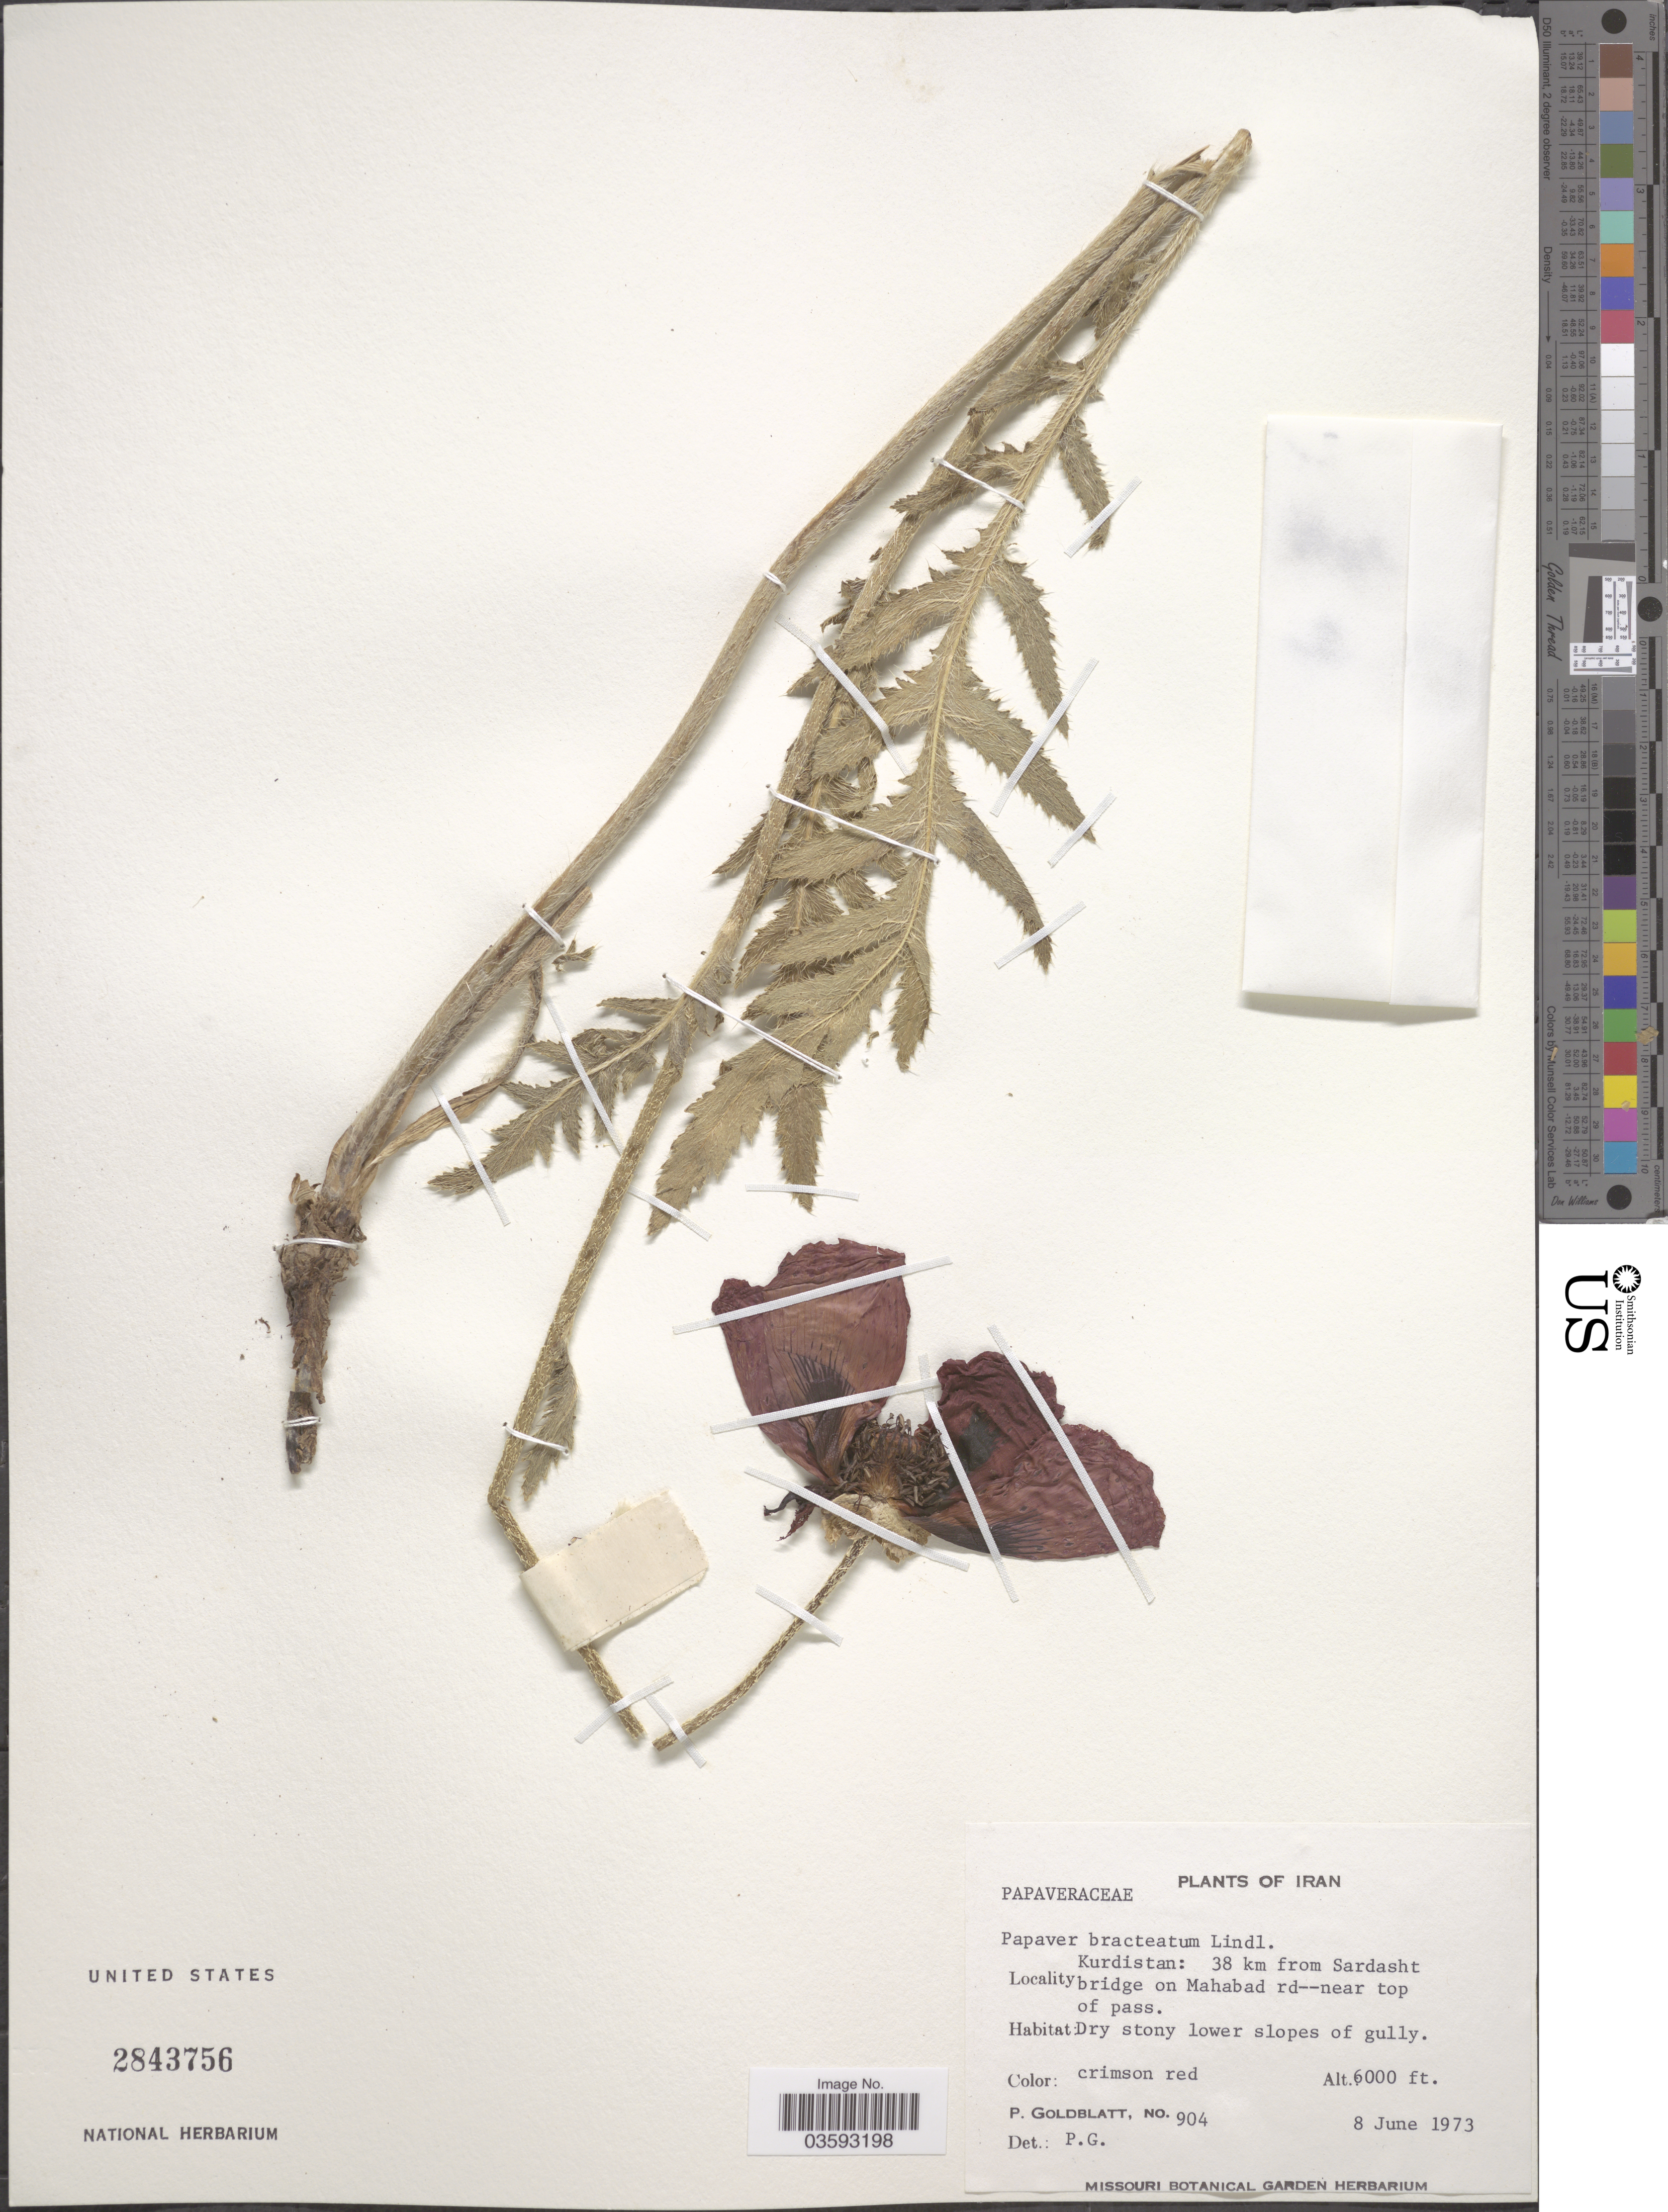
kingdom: Plantae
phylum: Tracheophyta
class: Magnoliopsida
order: Ranunculales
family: Papaveraceae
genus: Papaver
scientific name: Papaver bracteatum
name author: Lindl.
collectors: P. Goldblatt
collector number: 904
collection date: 1973-06-08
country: Iran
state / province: Kurdistan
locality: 38 km from Sardasht bridge on Mahabad rd--near top of pass.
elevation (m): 1829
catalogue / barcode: US 2843756